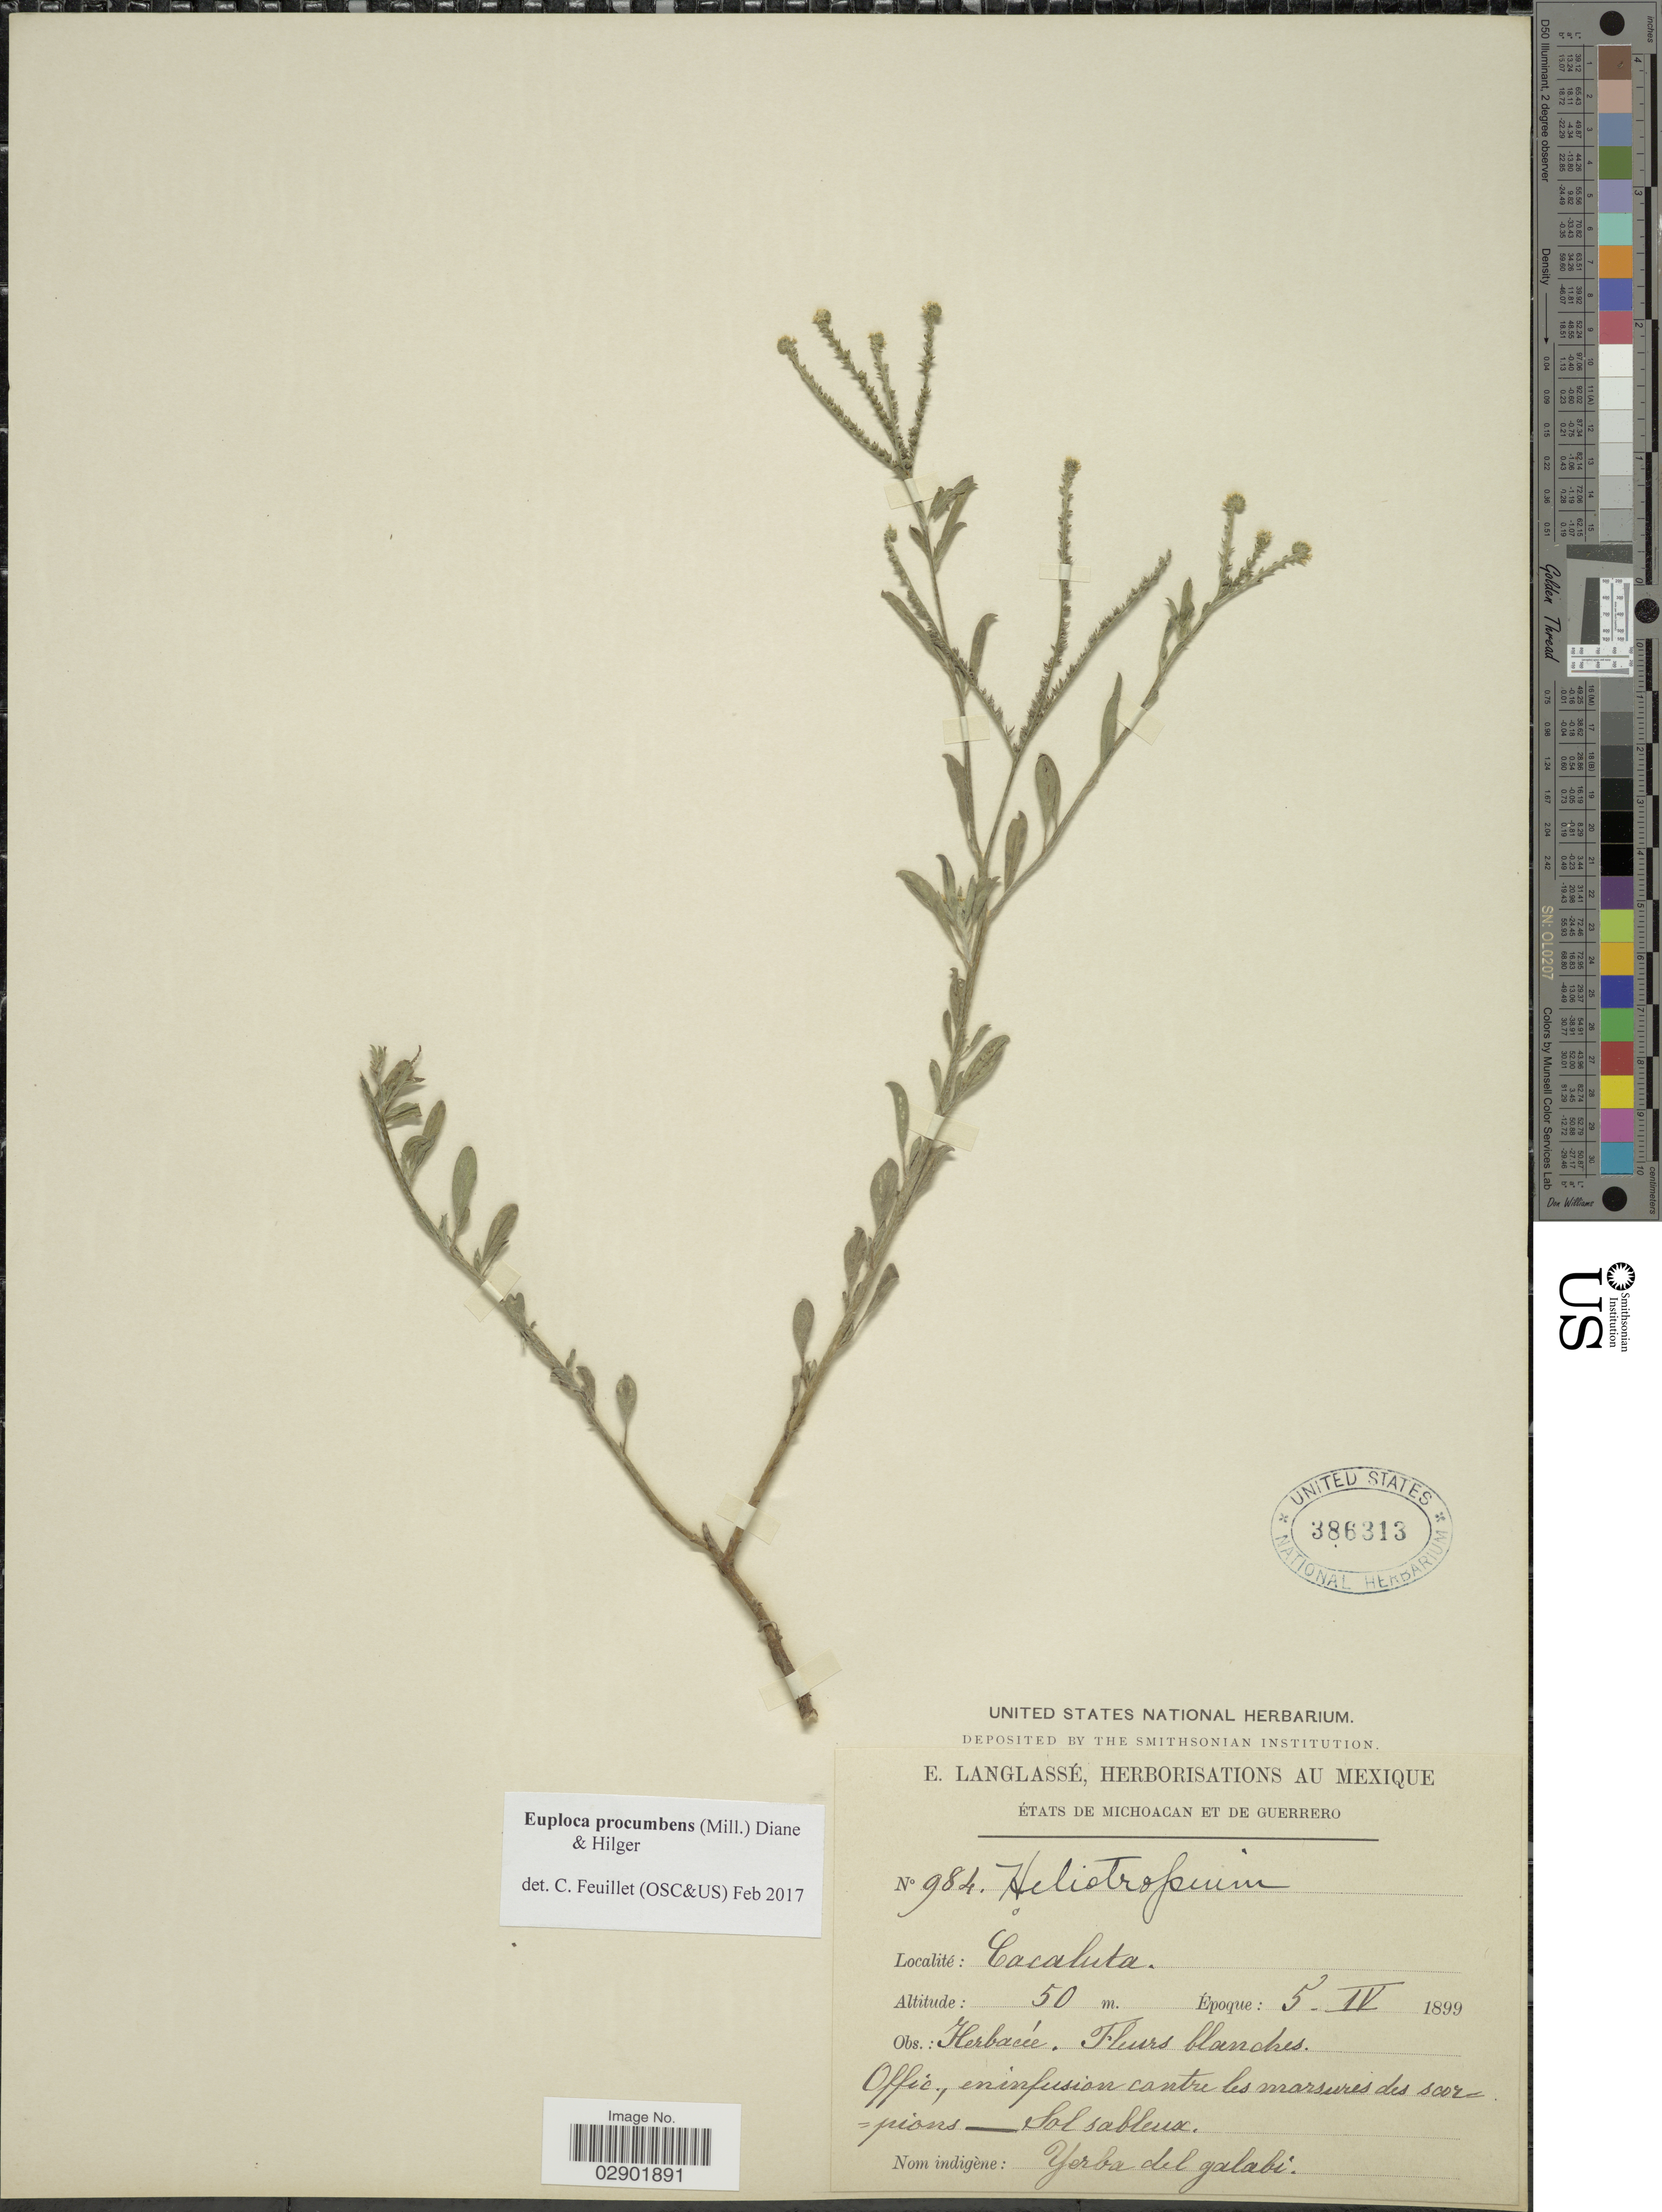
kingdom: Plantae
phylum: Tracheophyta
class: Magnoliopsida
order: Boraginales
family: Heliotropiaceae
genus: Euploca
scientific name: Euploca procumbens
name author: (Mill.) Diane & Hilger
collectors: E. Langlassé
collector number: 984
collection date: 1899-04-05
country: Mexico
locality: États de Michoacan et de Guerrero. Cacaluta.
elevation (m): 50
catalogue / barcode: US 386313